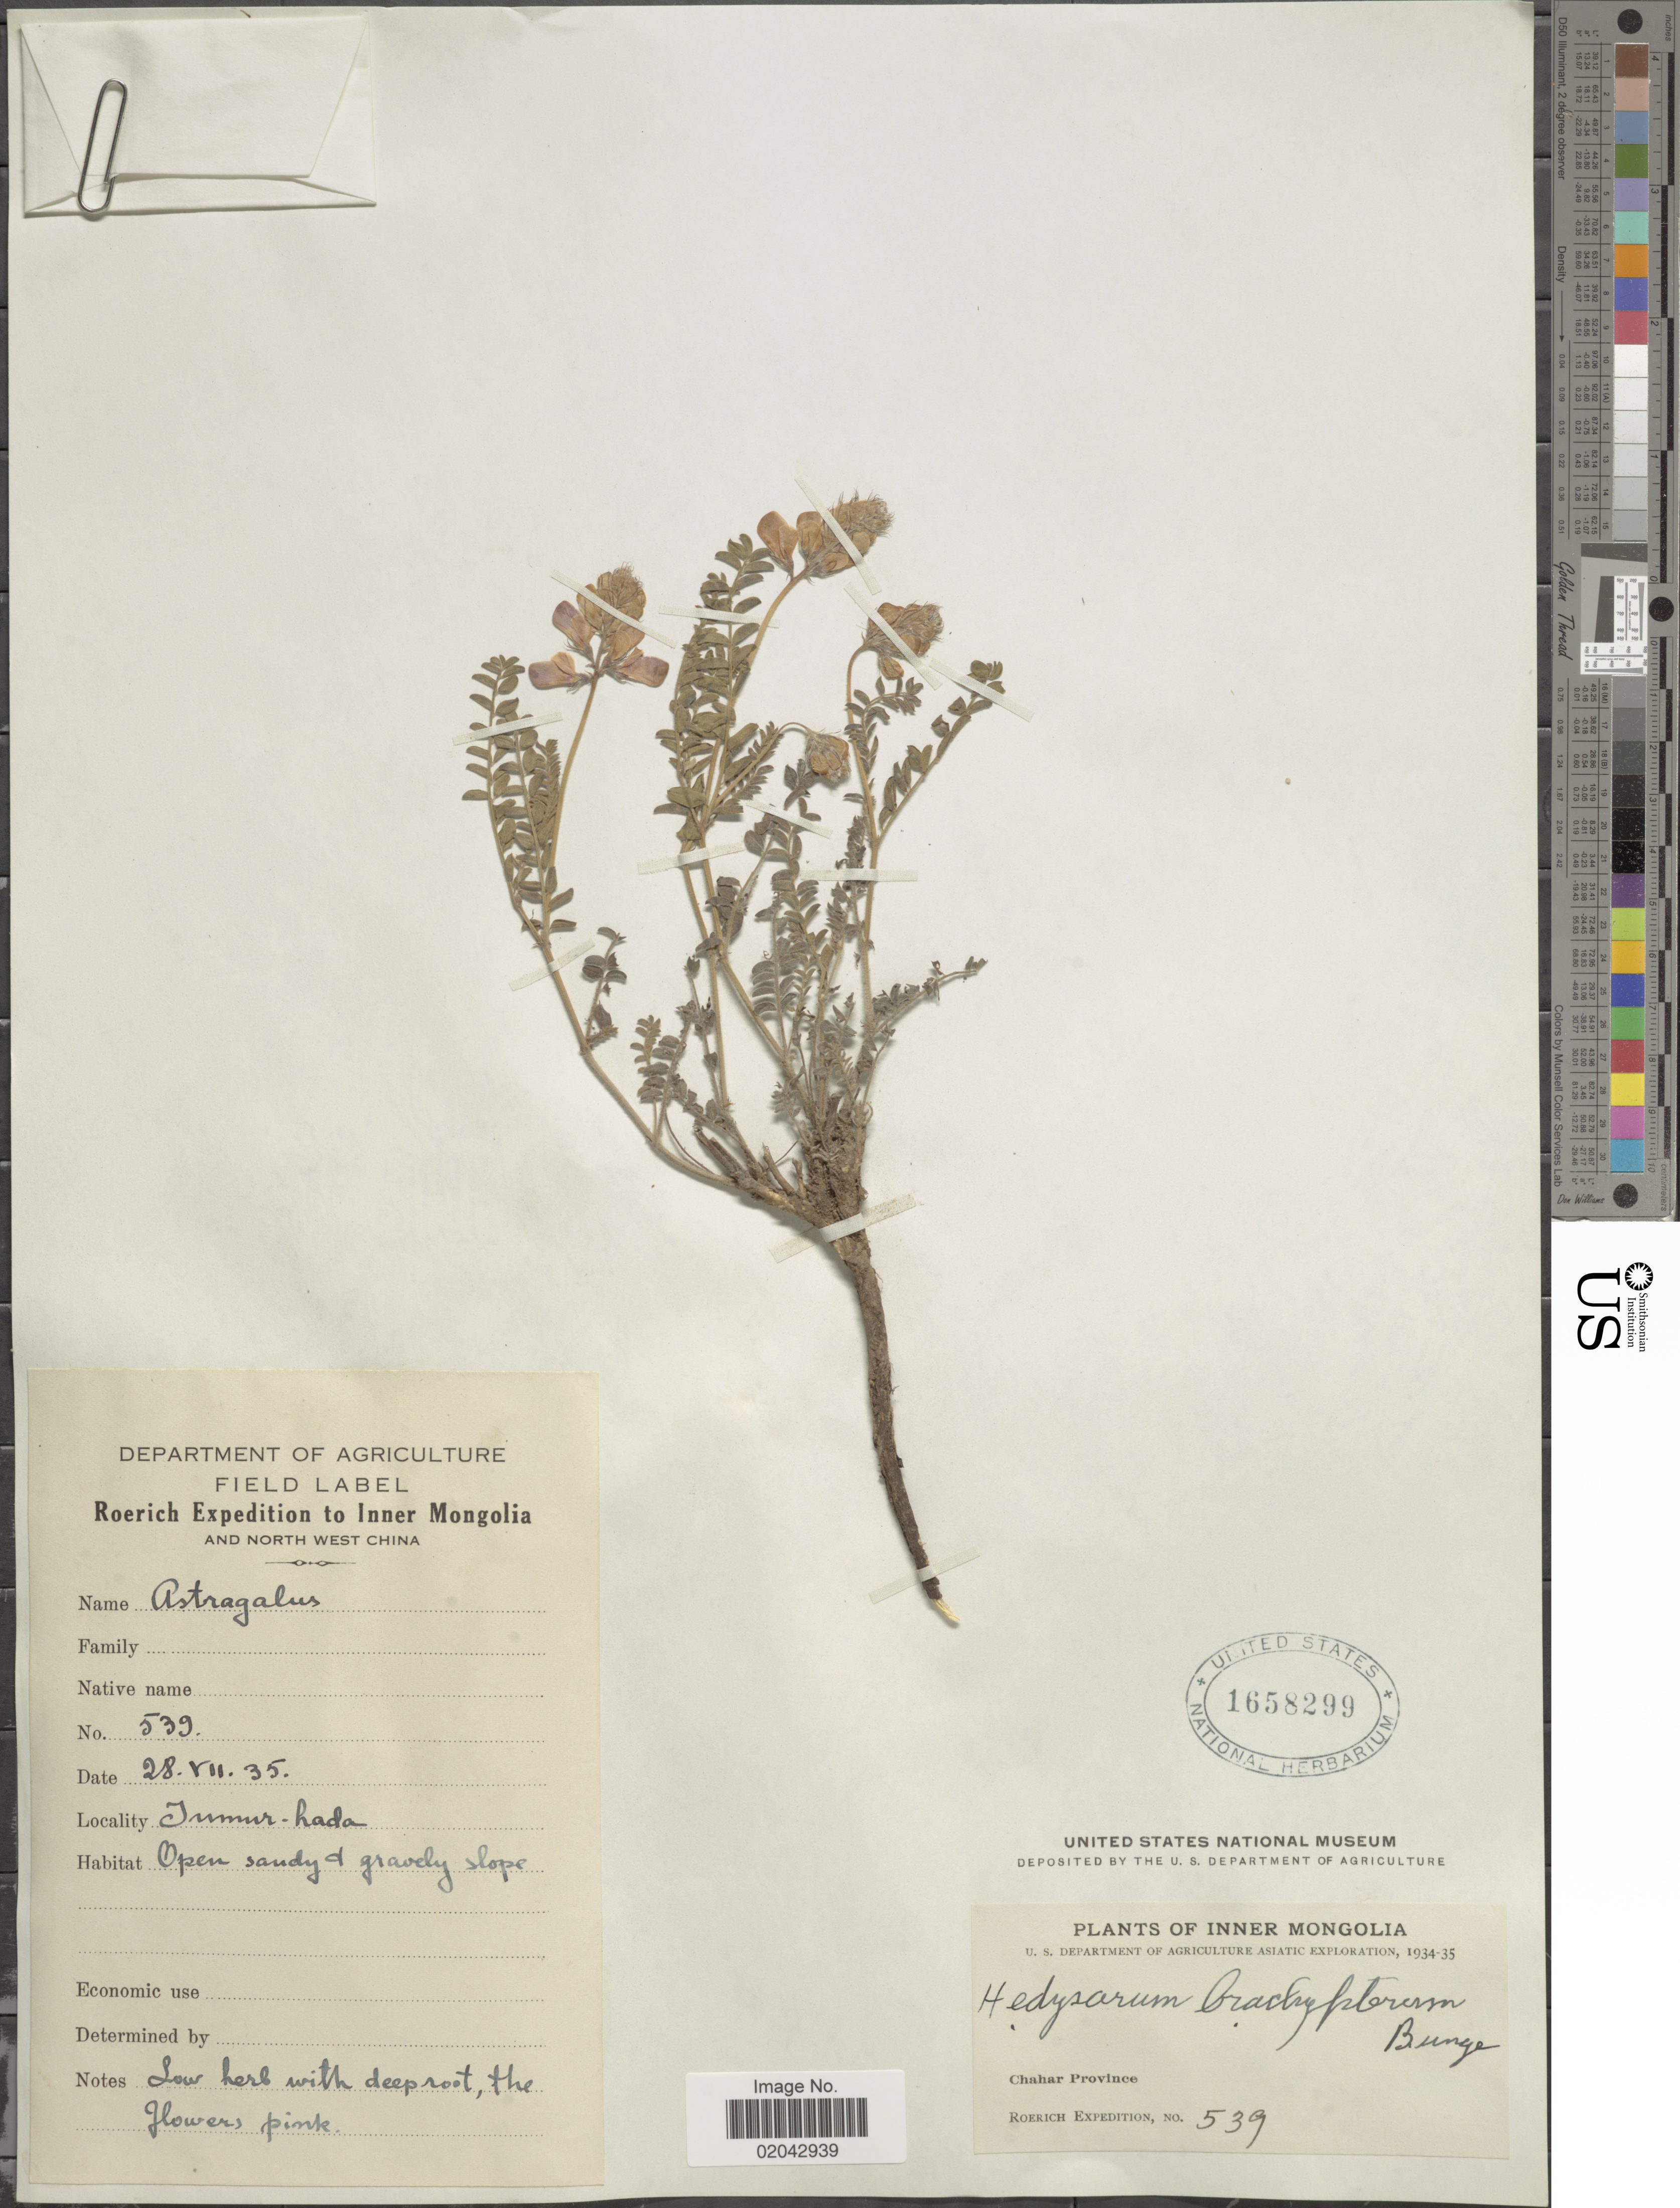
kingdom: Plantae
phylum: Tracheophyta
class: Magnoliopsida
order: Fabales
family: Fabaceae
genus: Hedysarum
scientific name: Hedysarum brachypterum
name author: Bunge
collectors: Roerich Expedition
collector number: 539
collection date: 1935-07-28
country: China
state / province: Nei Monggol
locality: Inner Mongolia, Chahar Province, Jumur Hada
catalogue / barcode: US 1658299